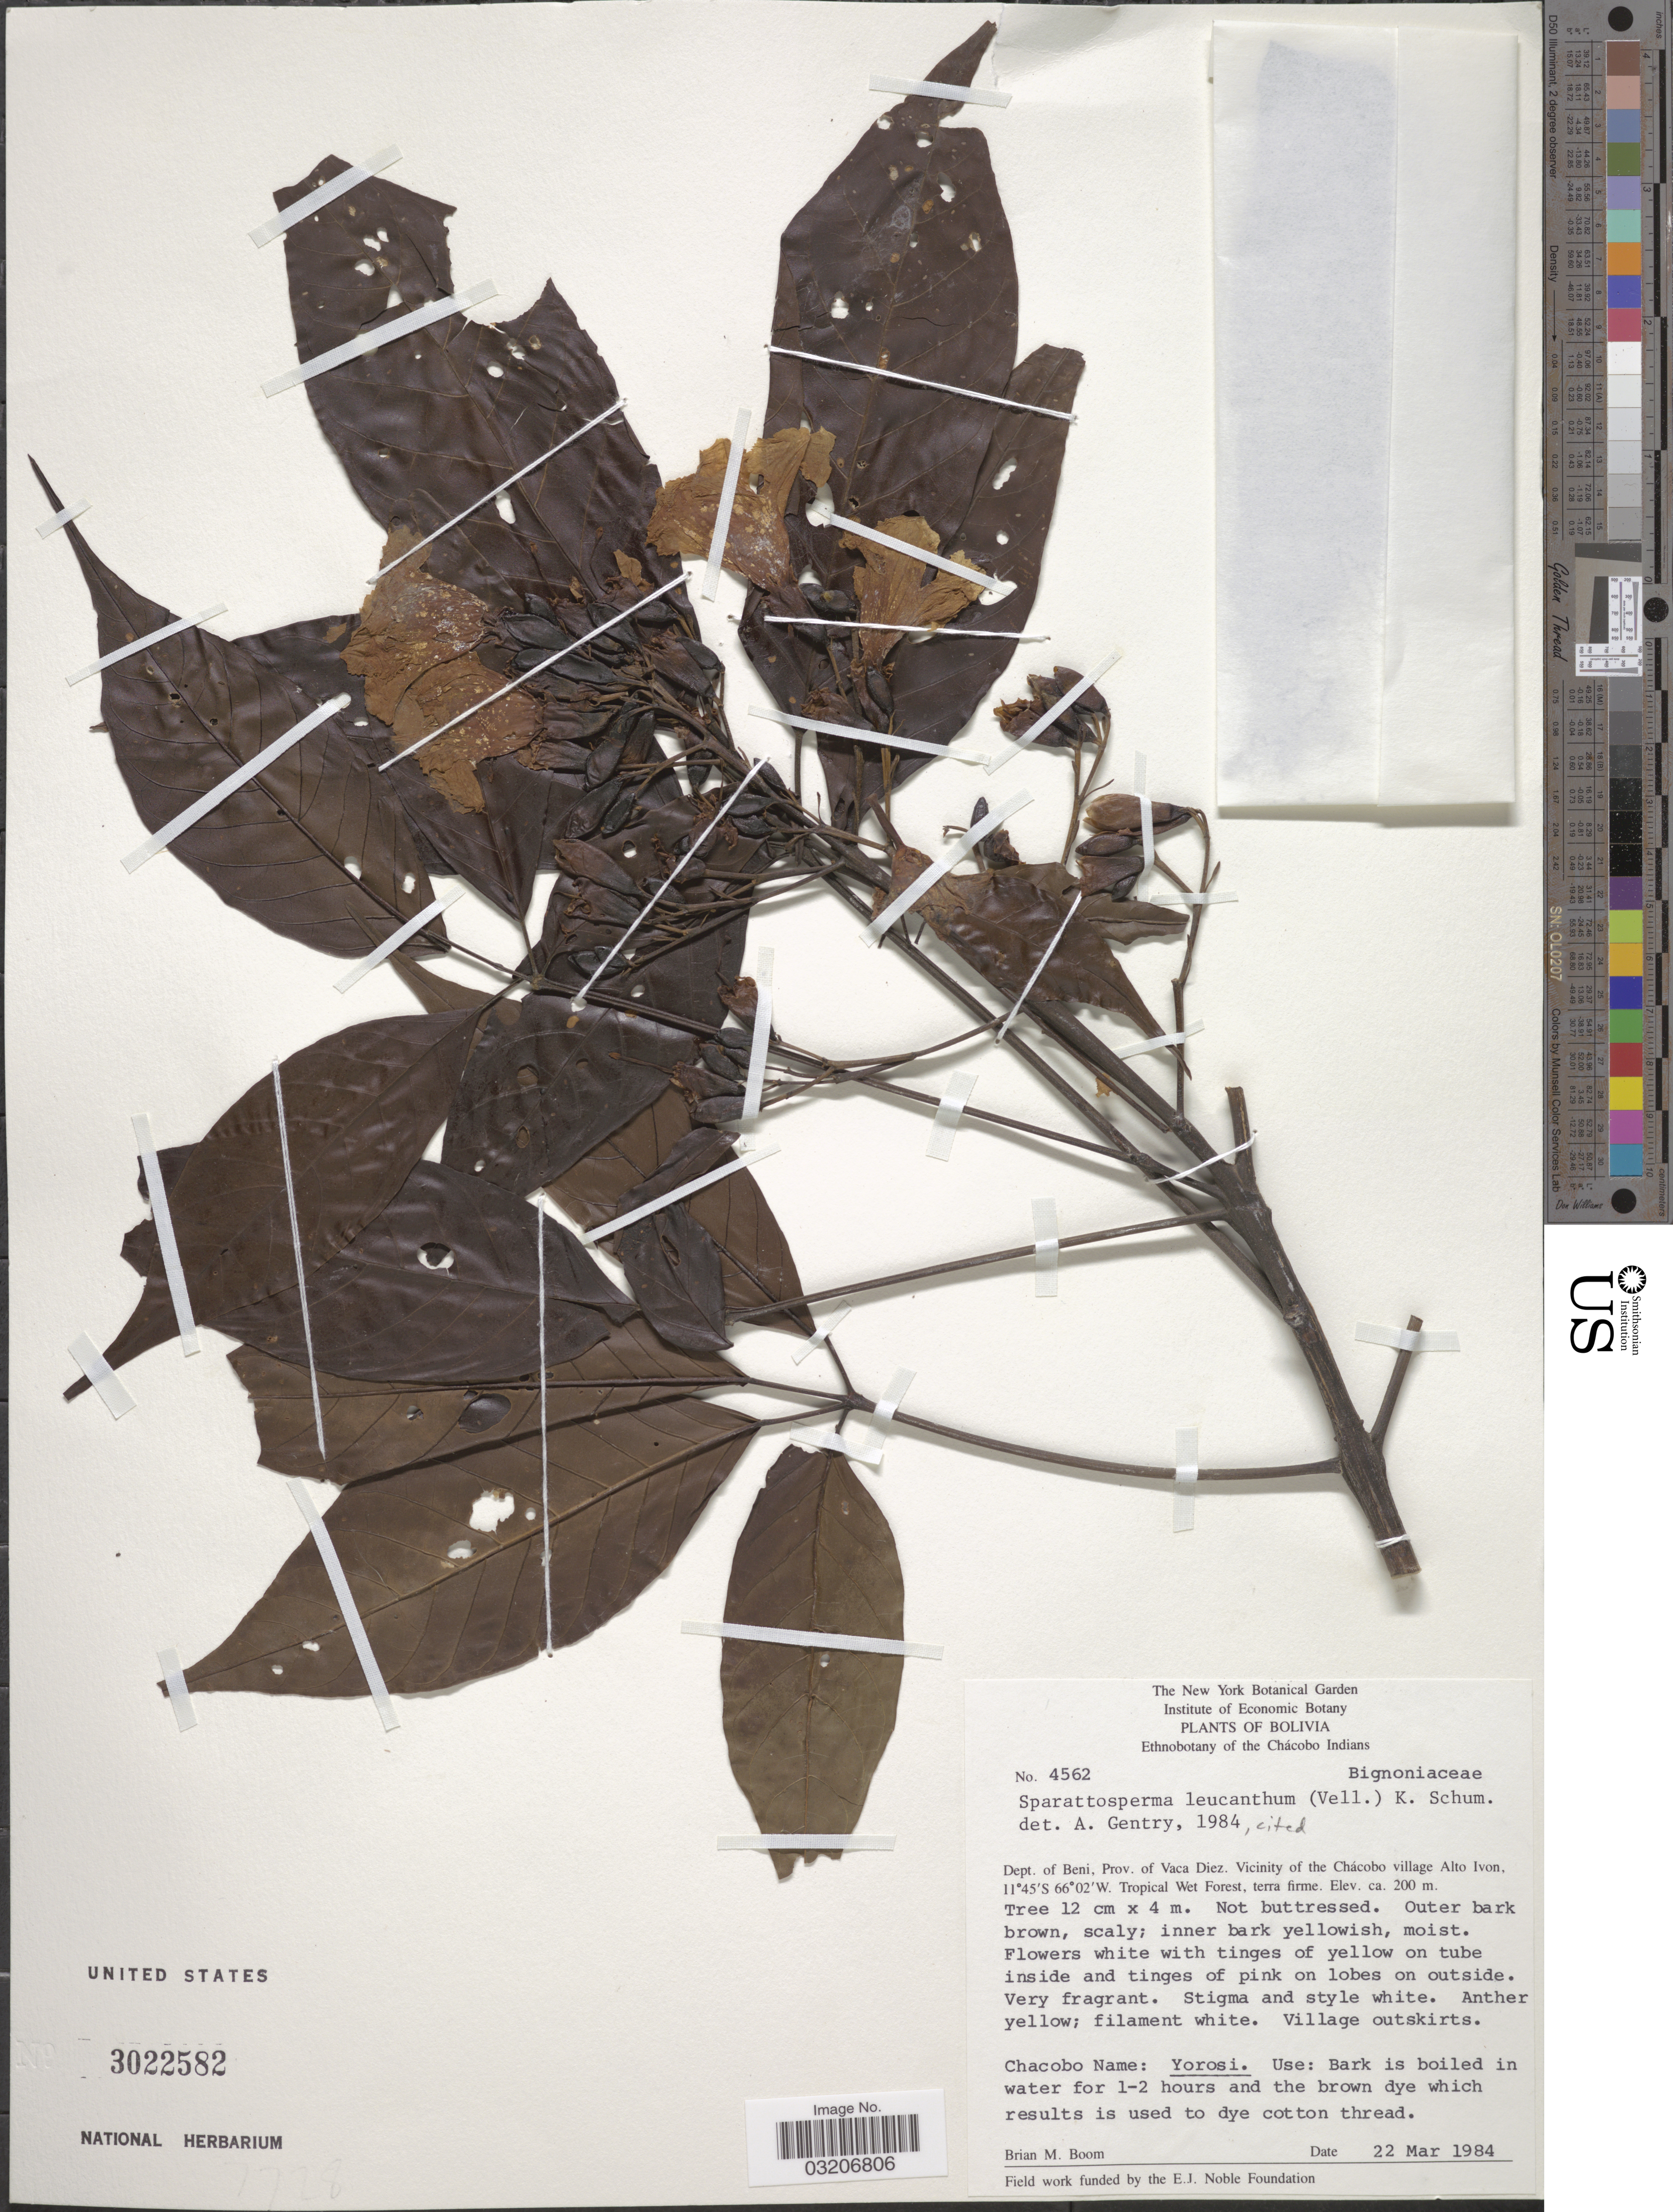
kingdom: Plantae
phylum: Tracheophyta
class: Magnoliopsida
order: Lamiales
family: Bignoniaceae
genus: Sparattosperma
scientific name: Sparattosperma leucanthum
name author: (Vell.) K. Schum.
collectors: B. M. Boom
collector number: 4562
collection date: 1984-03-22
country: Bolivia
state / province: Beni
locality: Ethnobotany of the Chácobo Indians. [unsure placement] Dept. of Beni, Prov. of Vaca Diez. Vicinity of the Chácobo village Alto Ivon.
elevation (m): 200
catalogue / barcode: US 3022582